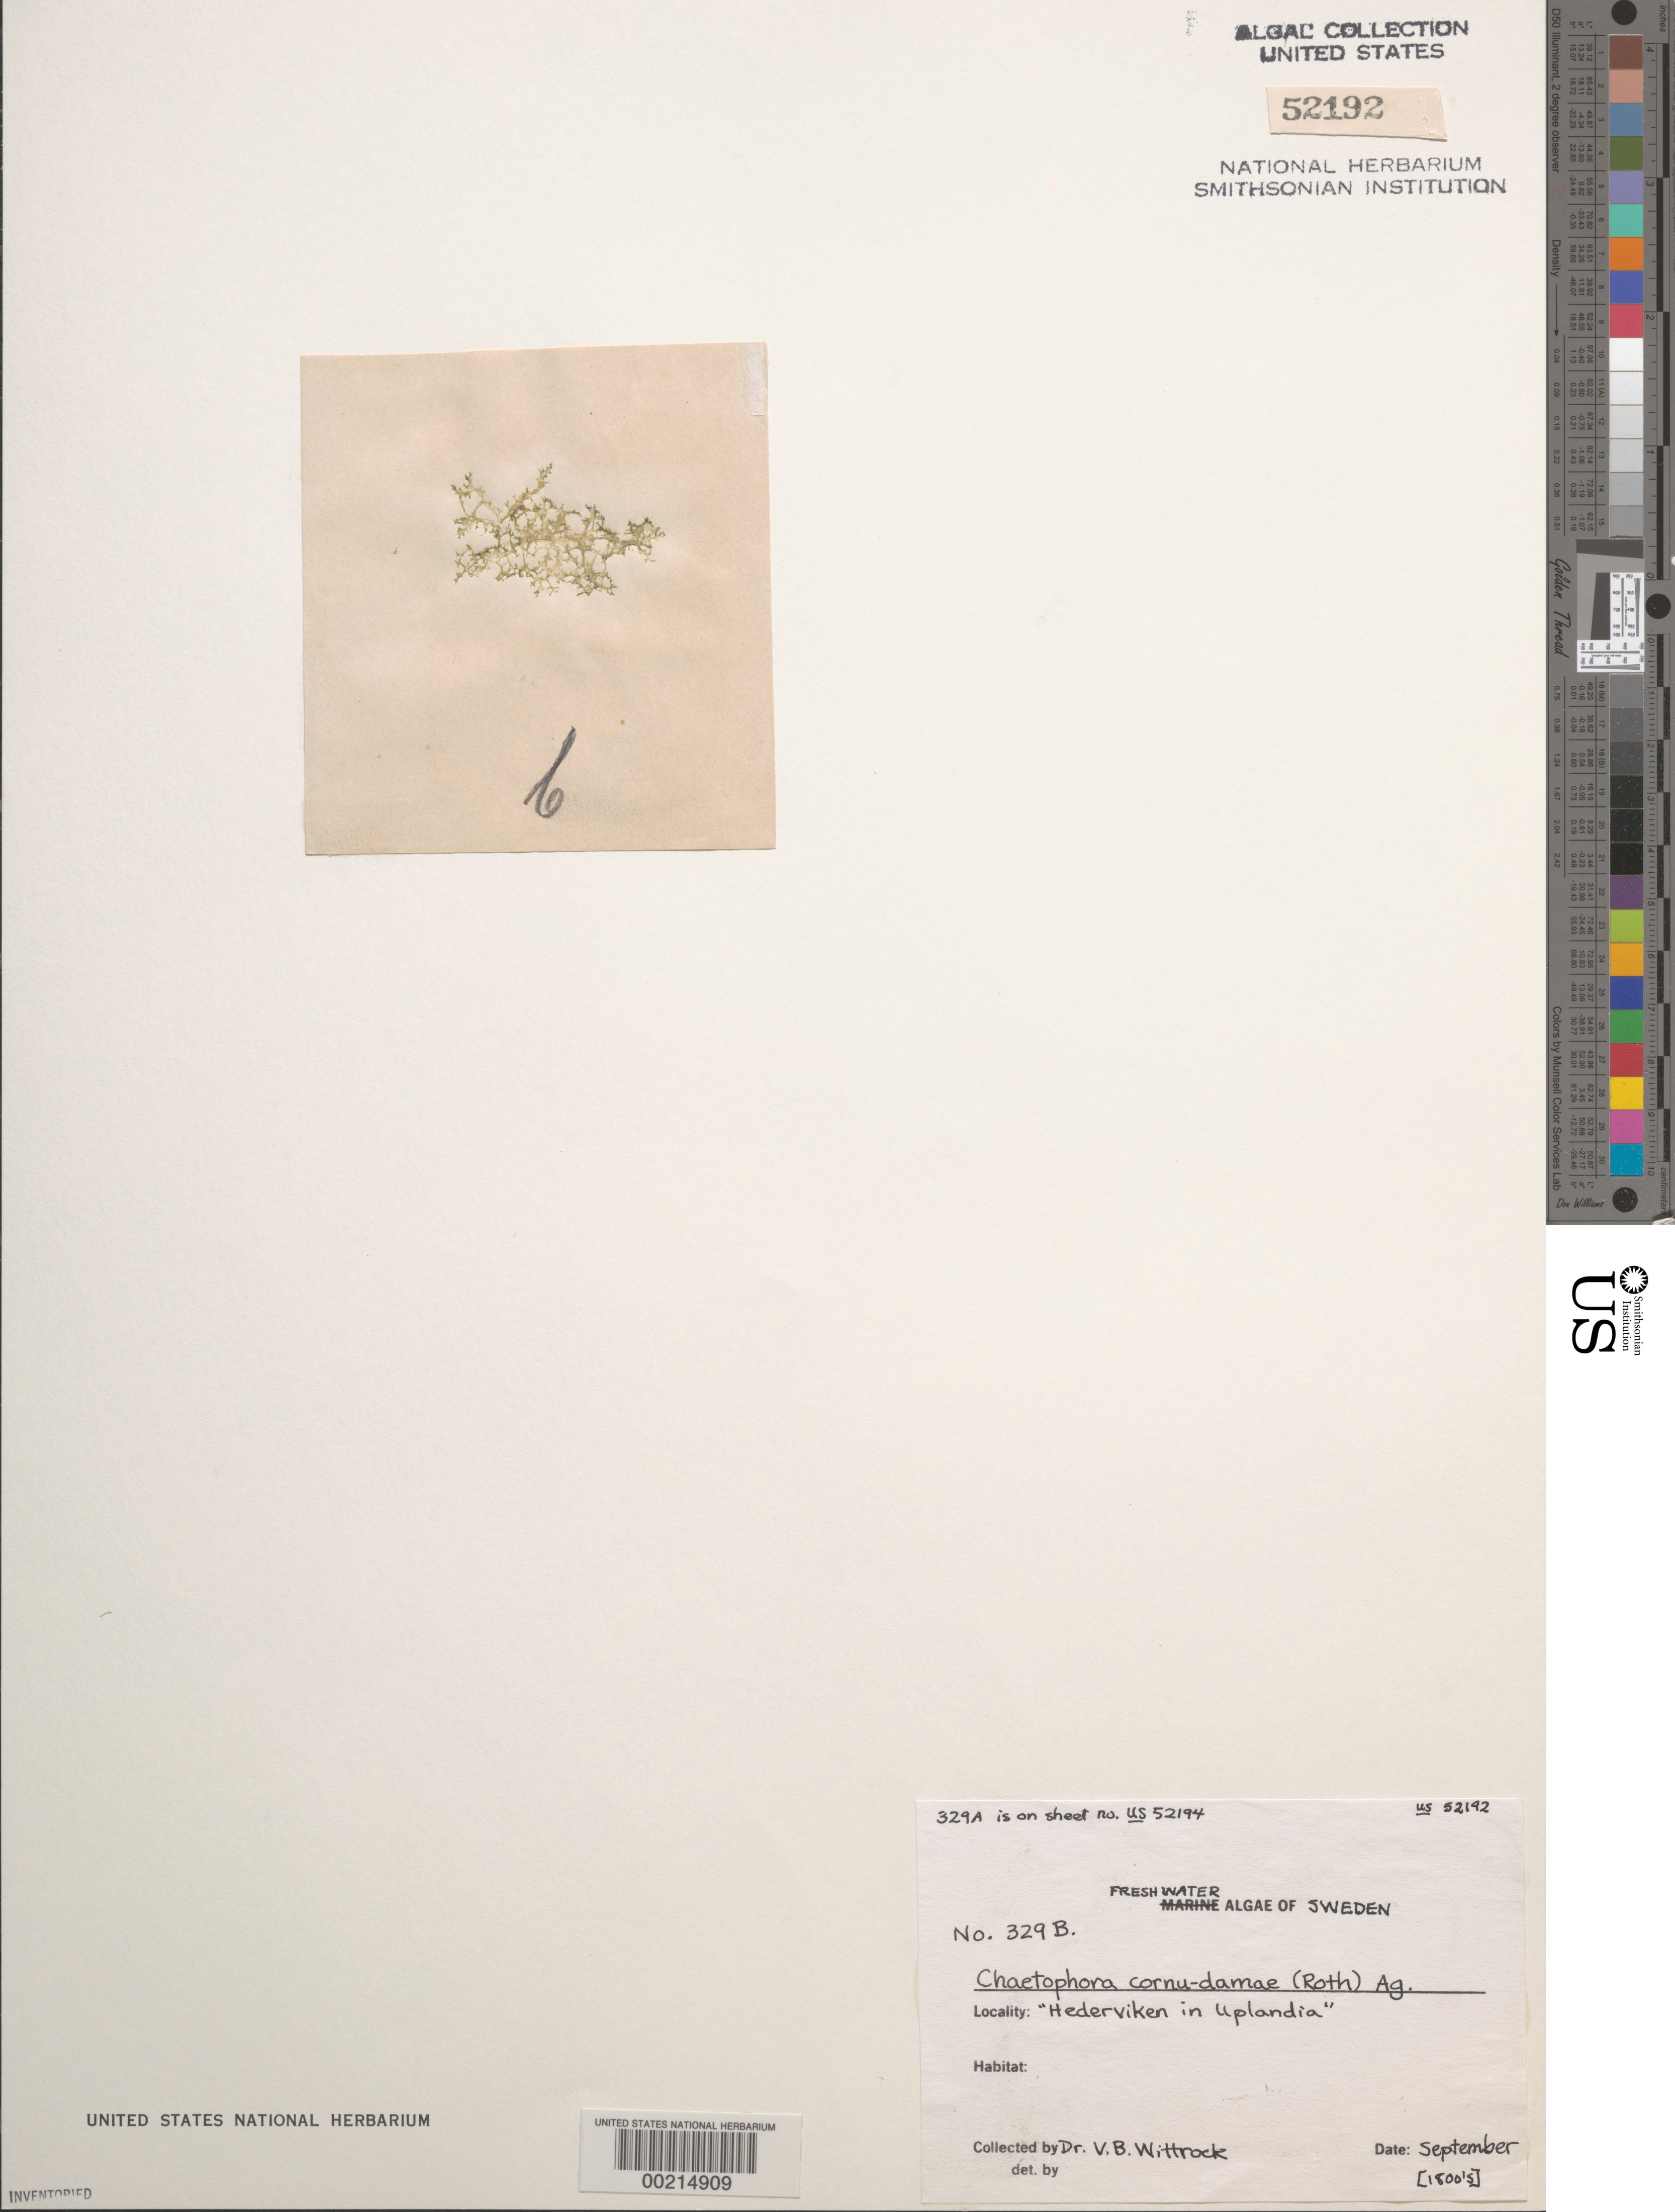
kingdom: Plantae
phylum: Tracheophyta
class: Magnoliopsida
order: Asterales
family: Asteraceae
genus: Chaetophora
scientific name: Chaetophora lobata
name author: Schrank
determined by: Algae name updating Project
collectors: V. B. Wittrock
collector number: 329b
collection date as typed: Sep 18--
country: Sweden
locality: Hederviken, uppland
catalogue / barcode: US 52192